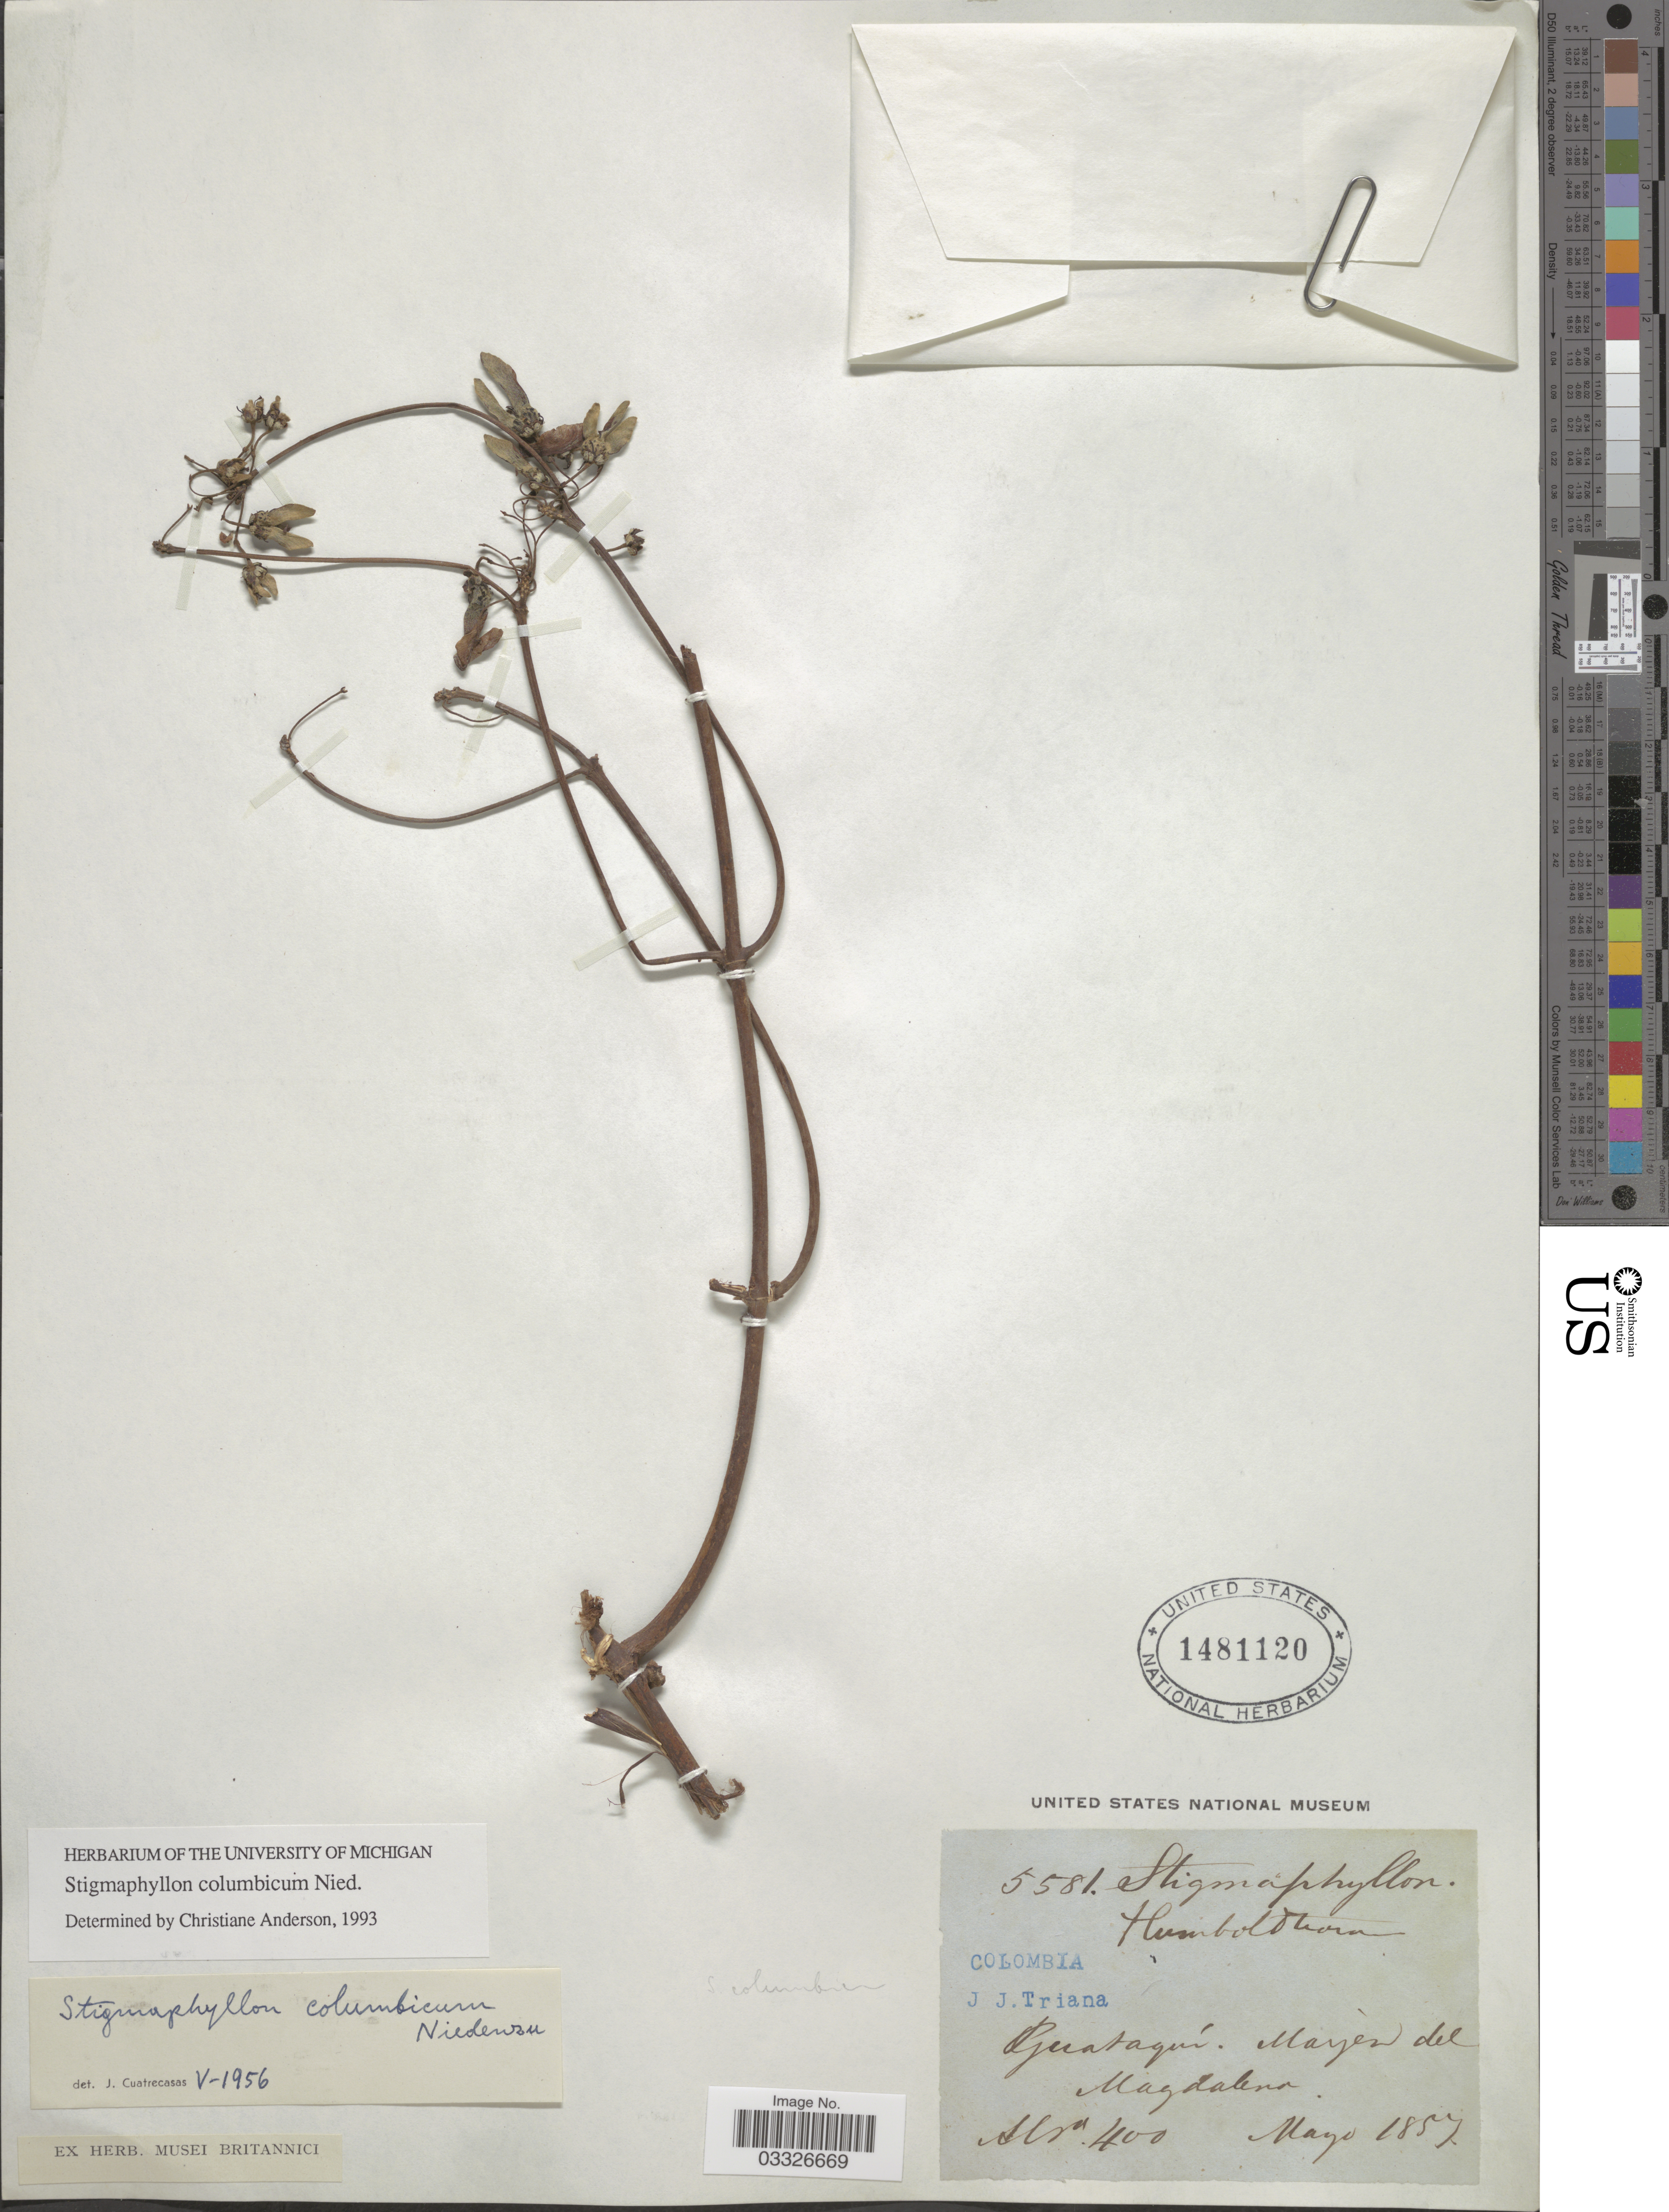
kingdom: Plantae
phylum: Tracheophyta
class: Magnoliopsida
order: Malpighiales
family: Malpighiaceae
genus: Stigmaphyllon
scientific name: Stigmaphyllon columbicum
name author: Nied.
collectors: J. J. Triana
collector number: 5581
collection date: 1857-05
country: Colombia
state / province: Magdalena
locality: Guataquí. Mesa del Magdalena.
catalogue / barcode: US 1481120